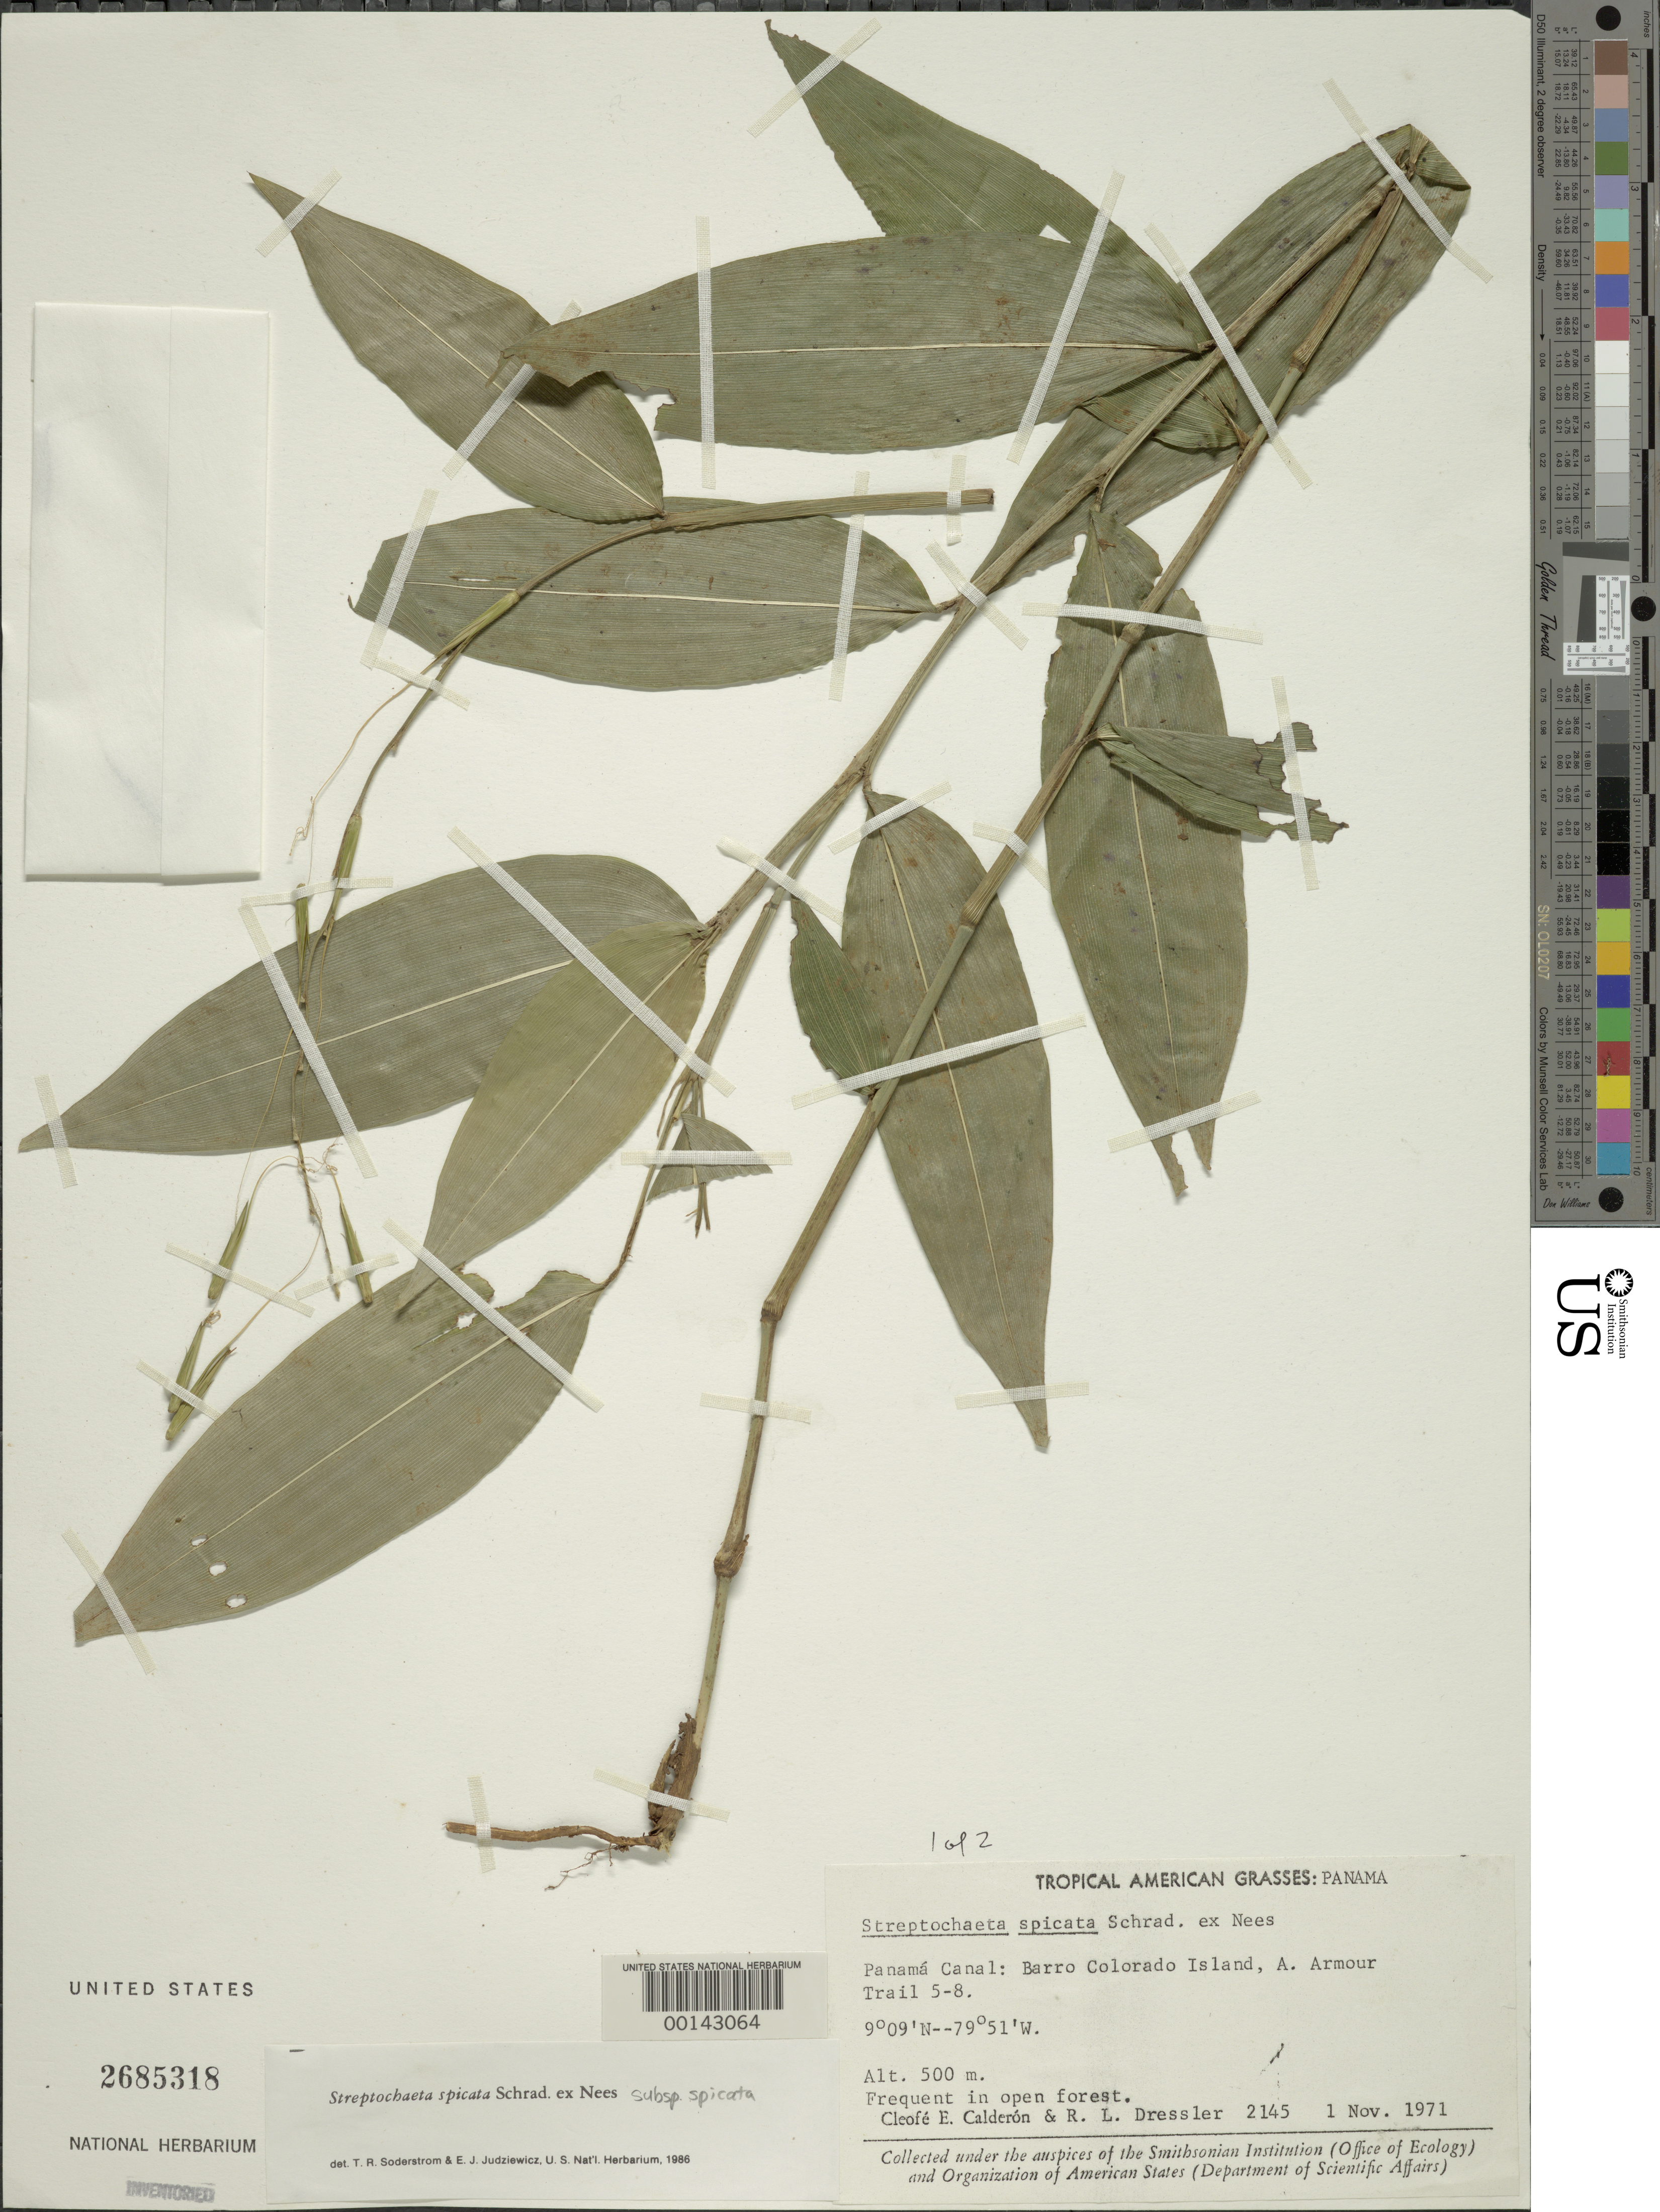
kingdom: Plantae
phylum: Tracheophyta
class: Liliopsida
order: Poales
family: Poaceae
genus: Streptochaeta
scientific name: Streptochaeta spicata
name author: Schrad. ex Nees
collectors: C. E. Calderón & R. Dressler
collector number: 2145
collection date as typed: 01 Nov 1971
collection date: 1971-11-01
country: Panama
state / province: Panamá Oeste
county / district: Canal Zone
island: Barro Colorado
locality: Amor Trail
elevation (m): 500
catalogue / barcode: US 2685318